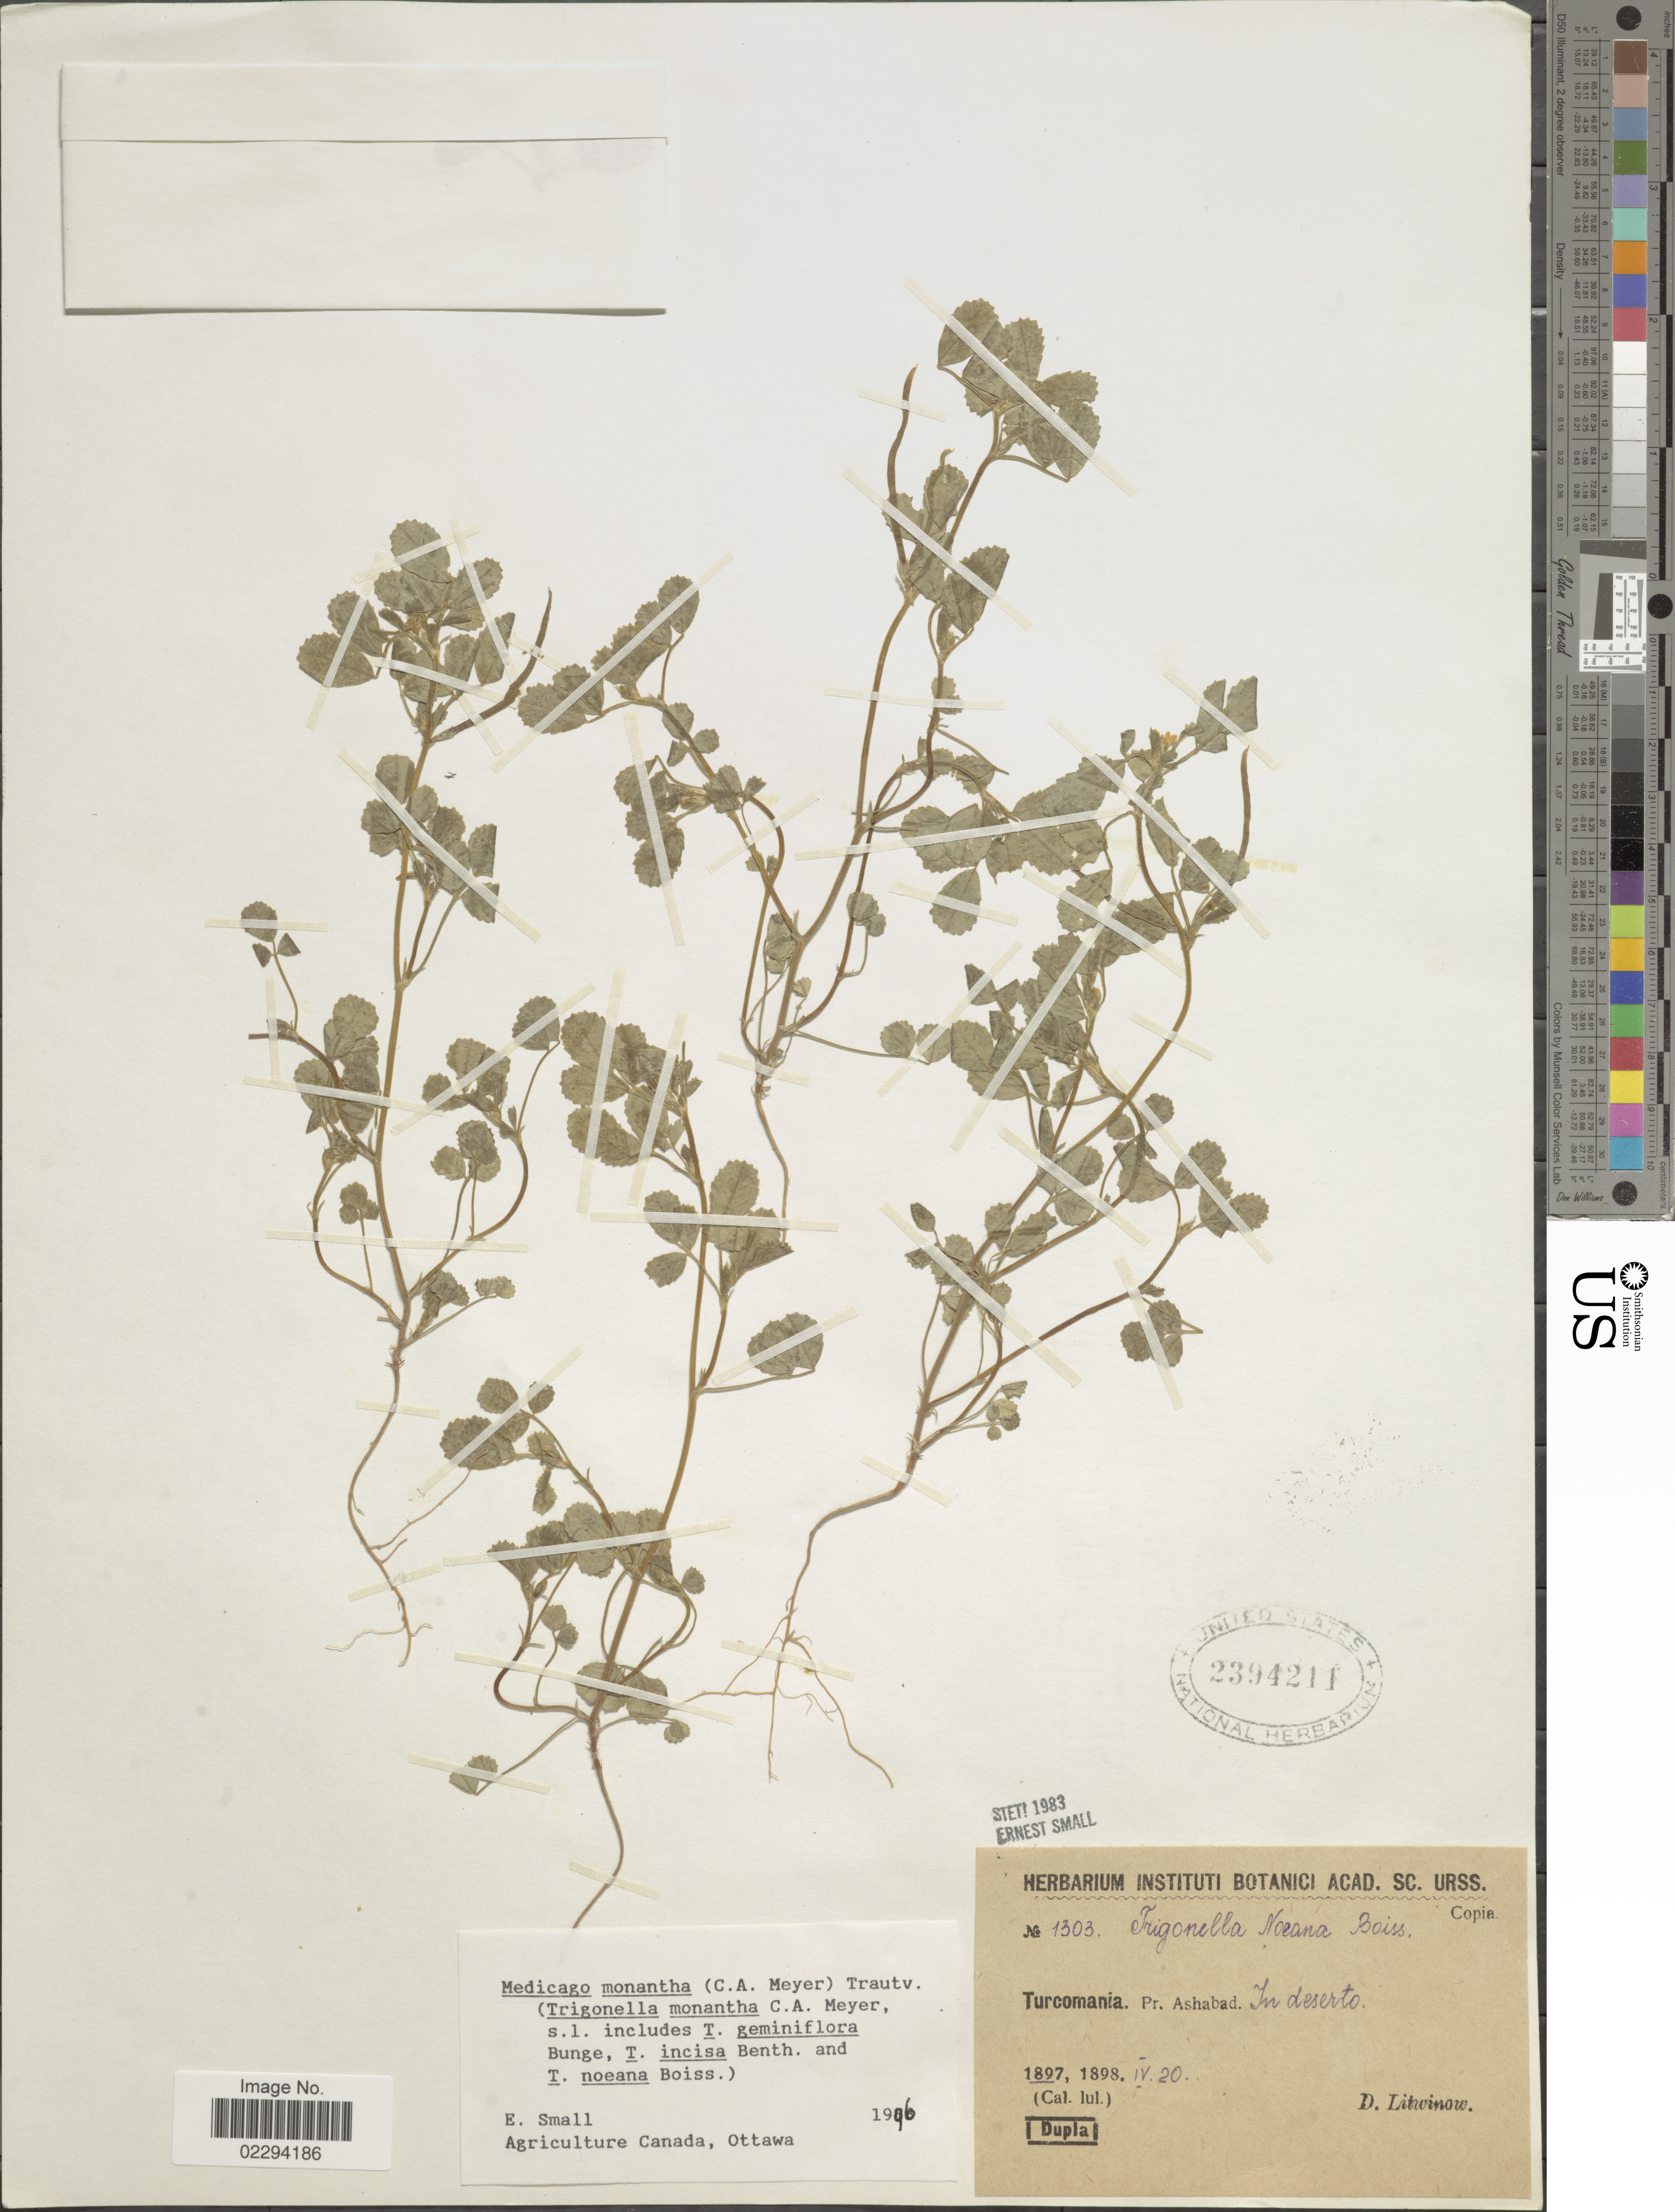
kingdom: Plantae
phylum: Tracheophyta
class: Magnoliopsida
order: Fabales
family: Fabaceae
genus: Medicago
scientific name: Medicago monantha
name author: (C.A. Mey.) Trautv.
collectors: D. Litwinow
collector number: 1303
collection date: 1897-04-20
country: Turkmenistan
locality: Turcomania. Pr. Ashabad. In deserto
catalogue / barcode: US 2394211